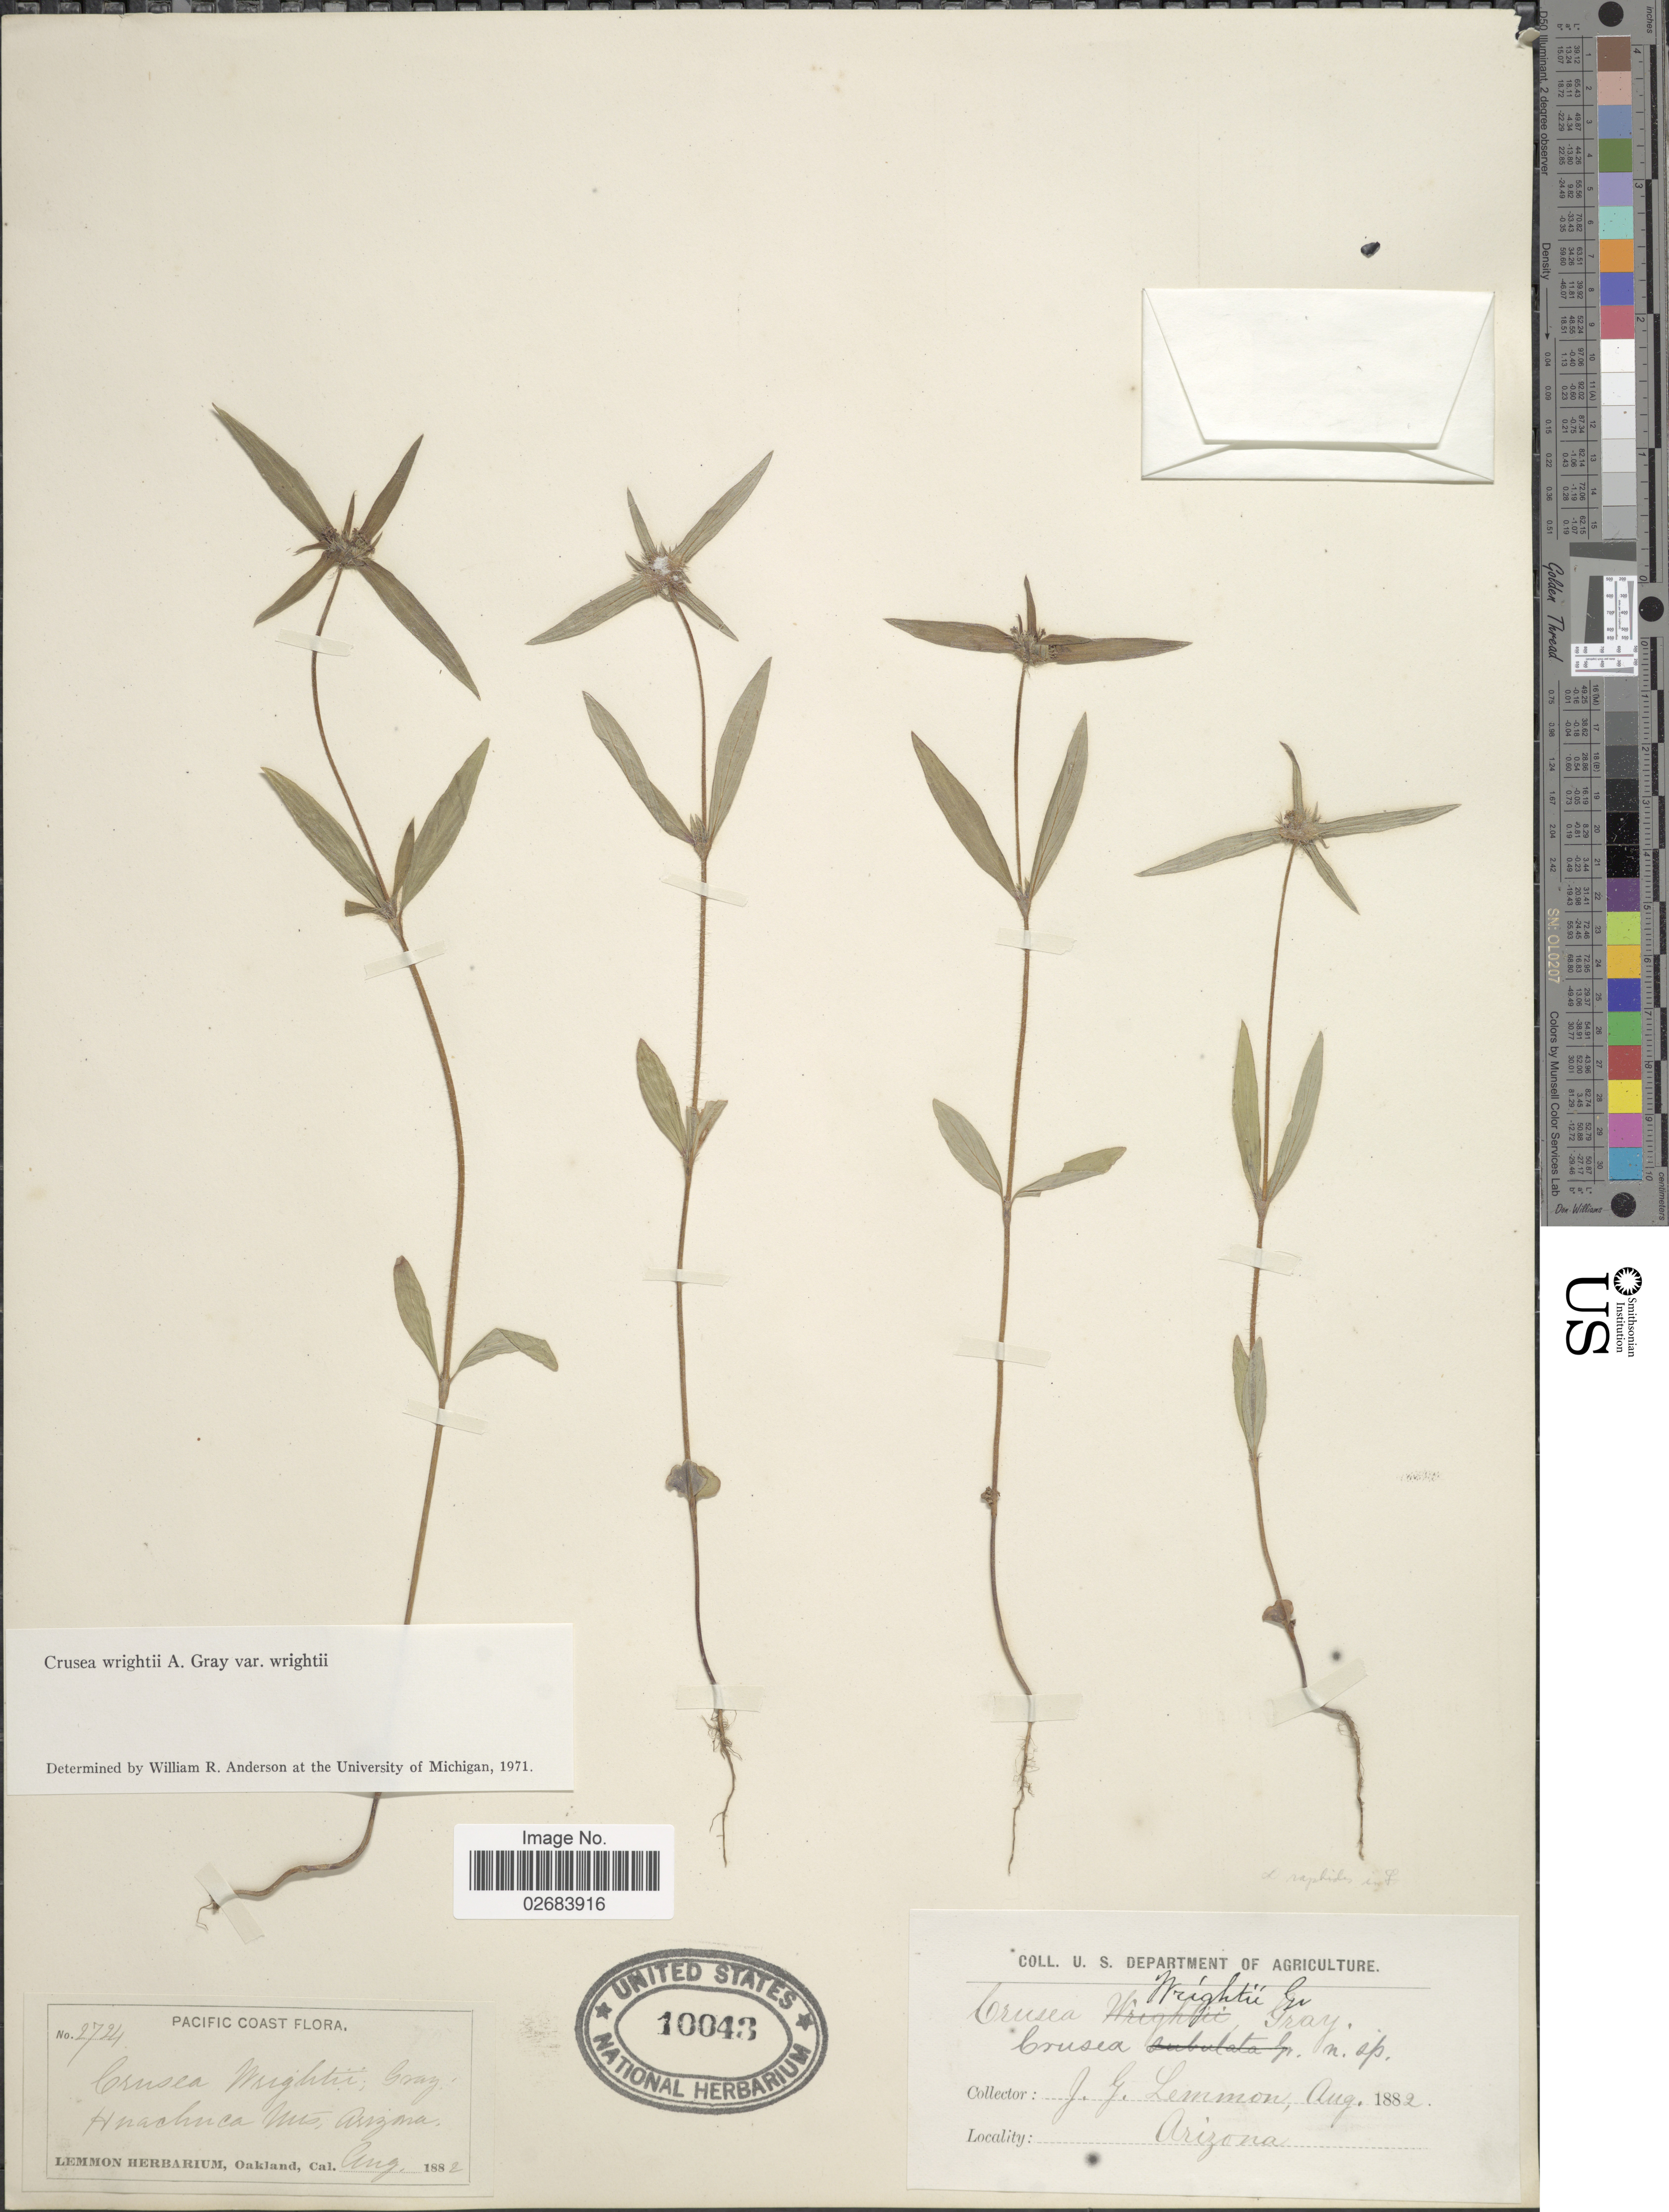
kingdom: Plantae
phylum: Tracheophyta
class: Magnoliopsida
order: Gentianales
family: Rubiaceae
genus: Crusea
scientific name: Crusea wrightii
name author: A. Gray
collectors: J. Lemmon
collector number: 274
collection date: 1882-08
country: United States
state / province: Arizona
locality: Pacific Coast, Huachuca Mts.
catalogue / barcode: US 10043